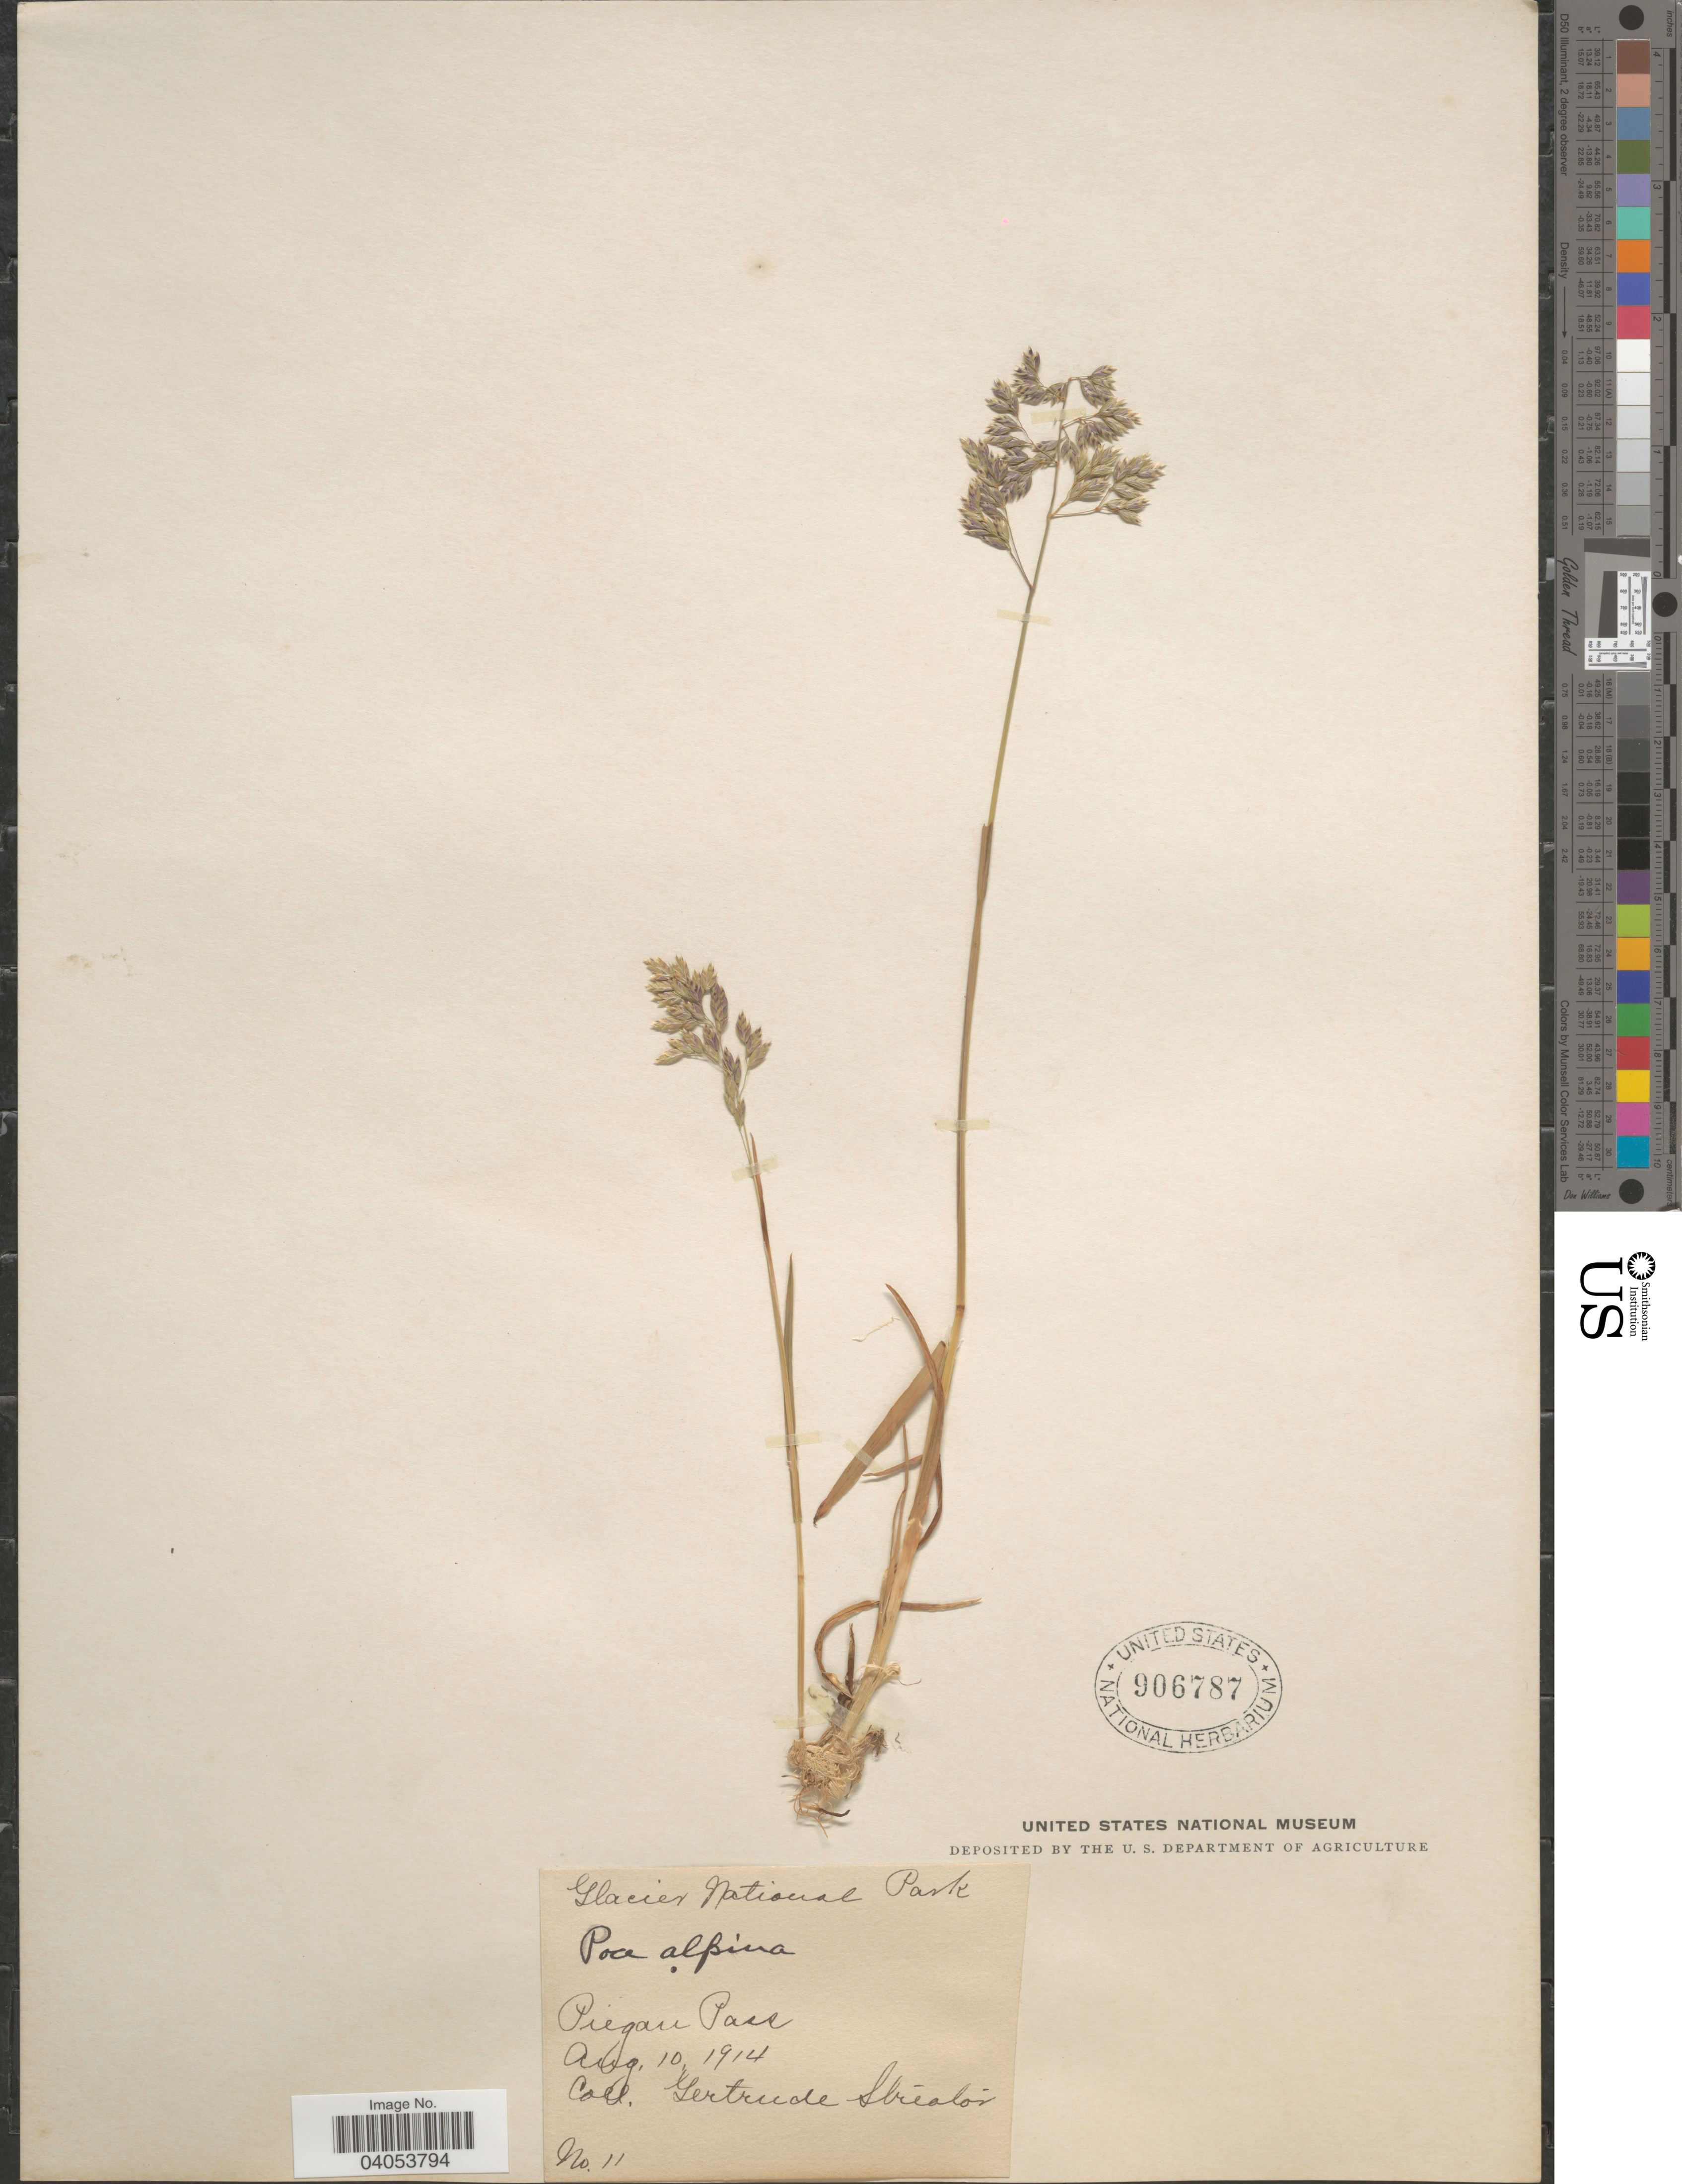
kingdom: Plantae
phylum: Tracheophyta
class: Liliopsida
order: Poales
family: Poaceae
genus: Poa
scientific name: Poa alpina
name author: L.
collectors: G. Streator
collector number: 11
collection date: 1914-08-10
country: United States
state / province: Montana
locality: Glacier National Park. Piegan Pass.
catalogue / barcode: US 906787